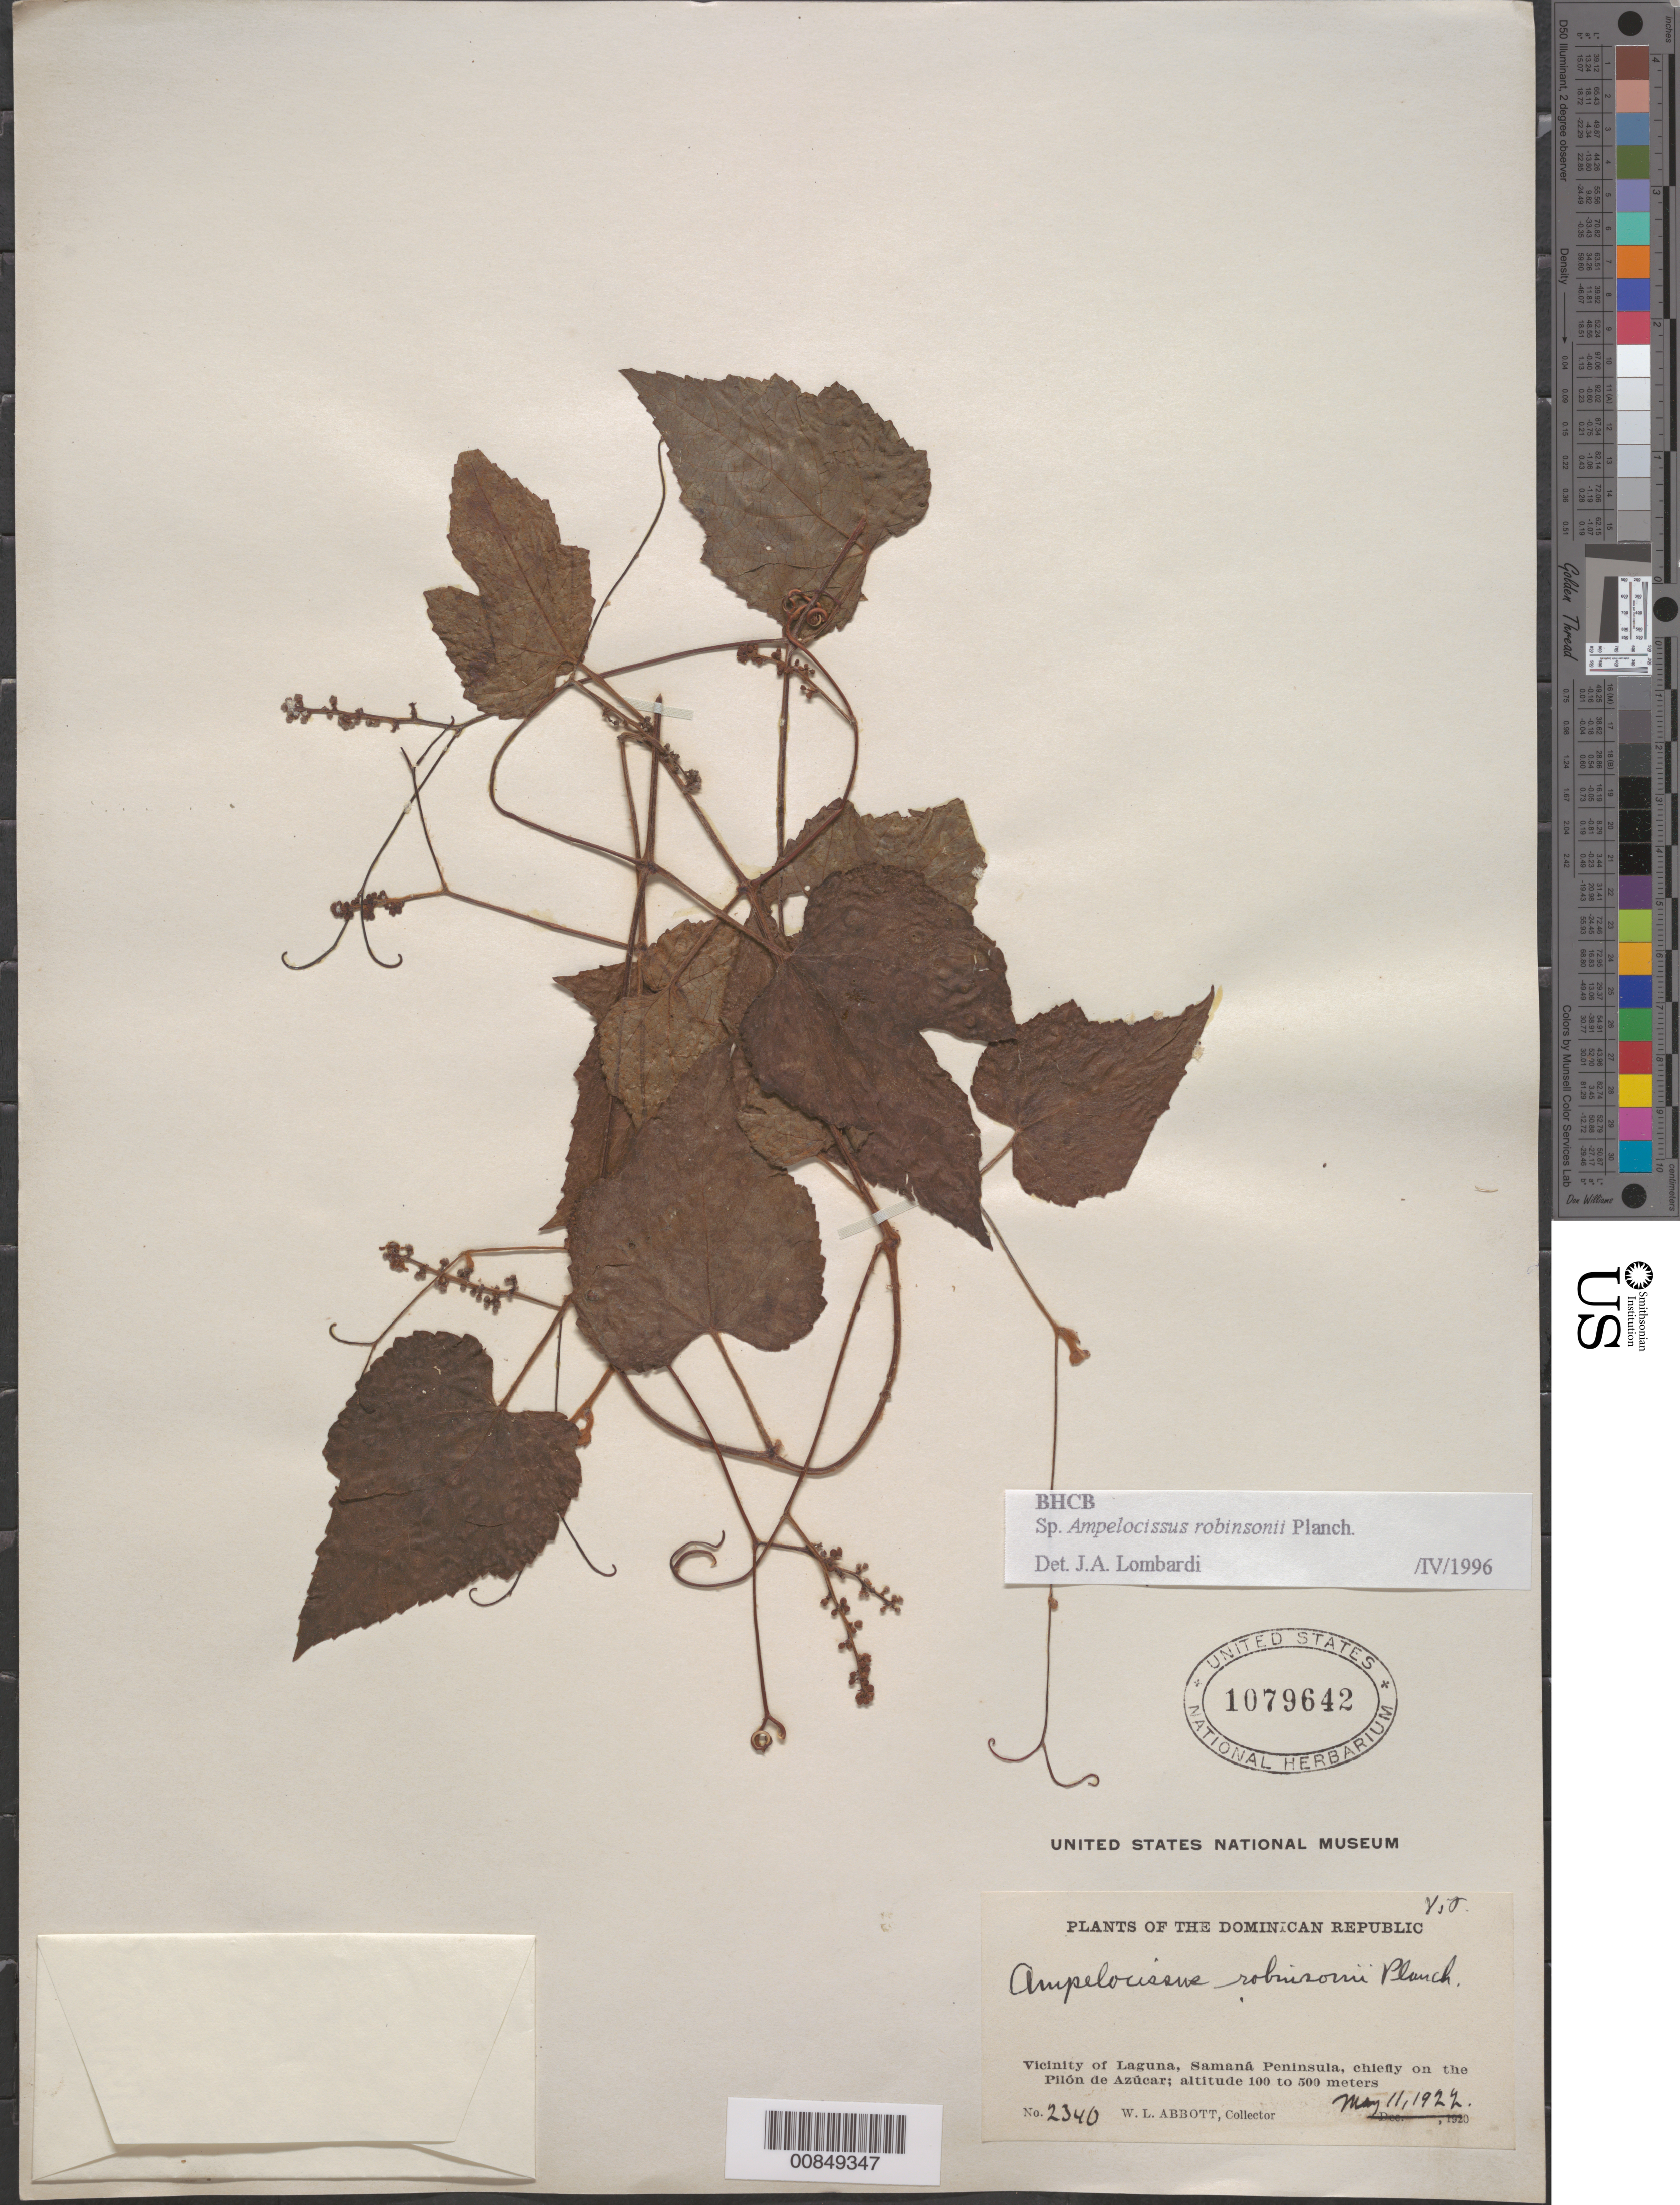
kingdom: Plantae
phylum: Tracheophyta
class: Magnoliopsida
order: Vitales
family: Vitaceae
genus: Ampelocissus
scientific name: Ampelocissus robinsonii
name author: Planch.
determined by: Lombardi, Julio A.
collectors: W. L. Abbott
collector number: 2340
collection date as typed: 11 May 1922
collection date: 1922-05-11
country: Dominican Republic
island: Hispaniola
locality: Vicinity of Laguna, Samaná Peninsula, chiefly on the Pilón de Azúcar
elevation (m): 100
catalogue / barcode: US 1079642